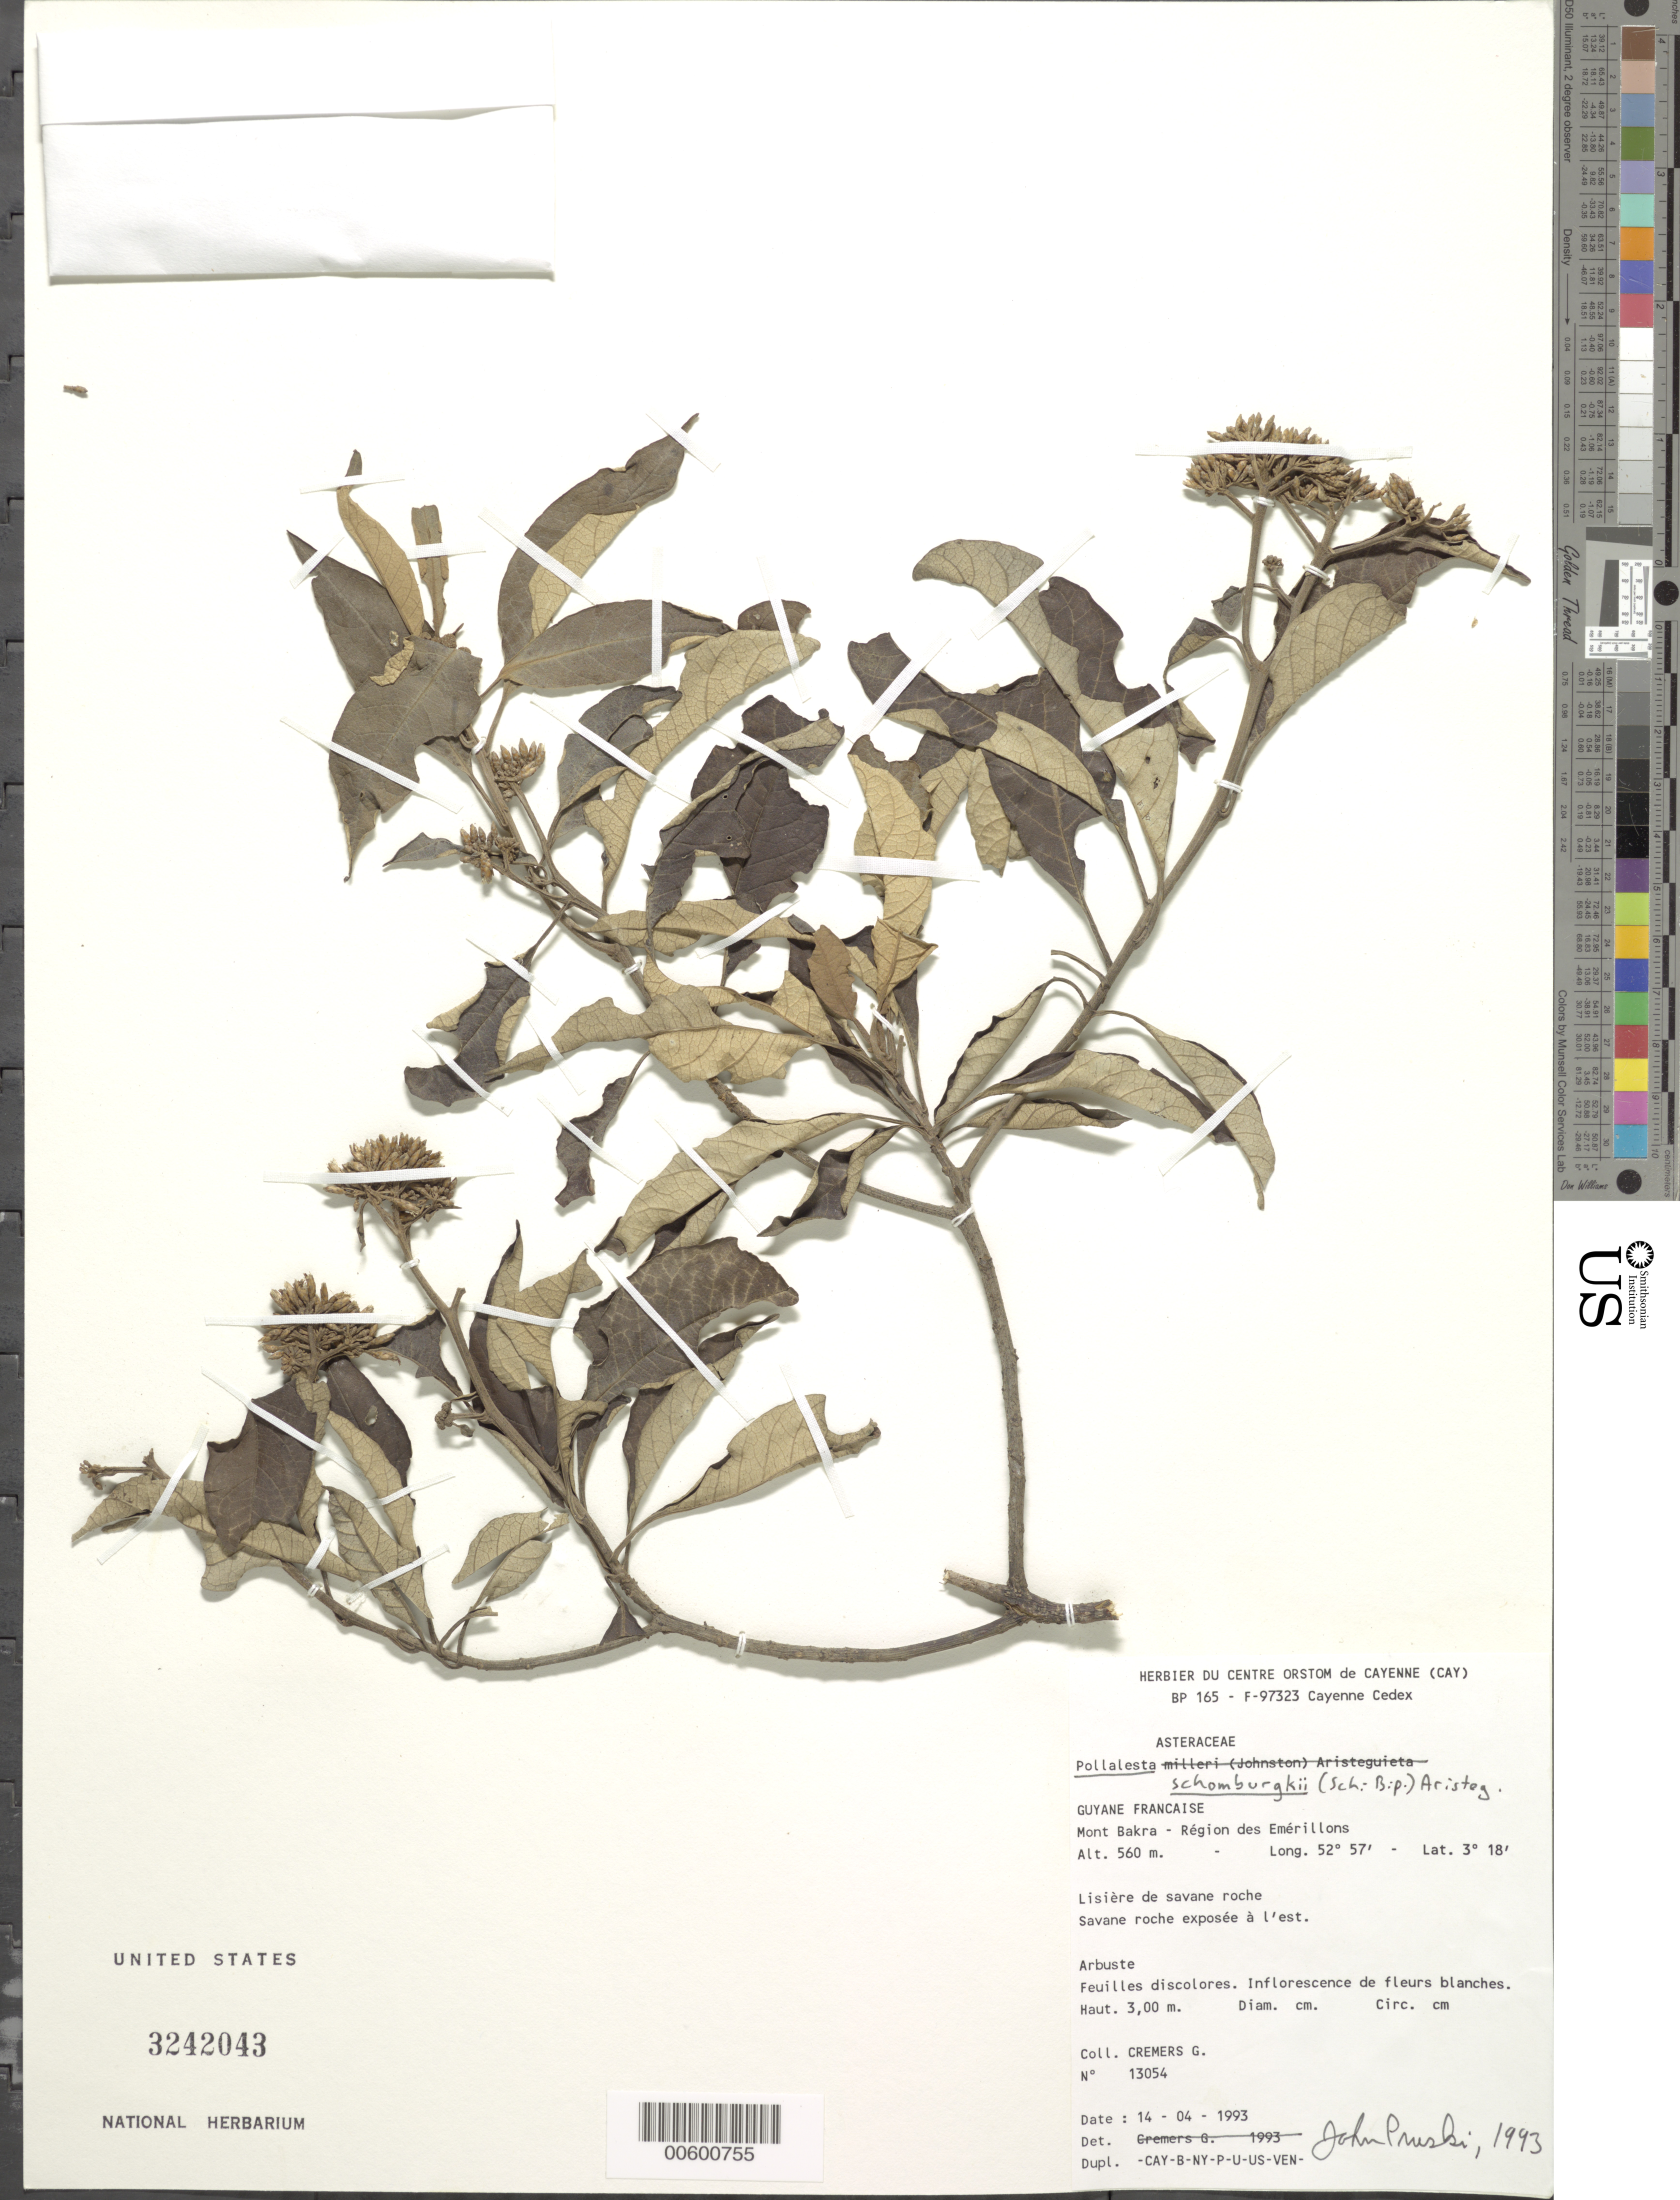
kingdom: Plantae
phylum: Tracheophyta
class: Magnoliopsida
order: Asterales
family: Asteraceae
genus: Piptocoma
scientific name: Piptocoma schomburgkii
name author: (Sch. Bip.) Pruski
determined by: Pruski, J. F.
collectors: G. Cremers & J.-J. de Granville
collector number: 13054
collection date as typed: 14-Apr-93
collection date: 1993-04-14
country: French Guiana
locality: Mont Bakra, région des Emérillons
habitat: Lisière de savane roche. Savane roche exosée à L'est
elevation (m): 560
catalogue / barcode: US 3242043